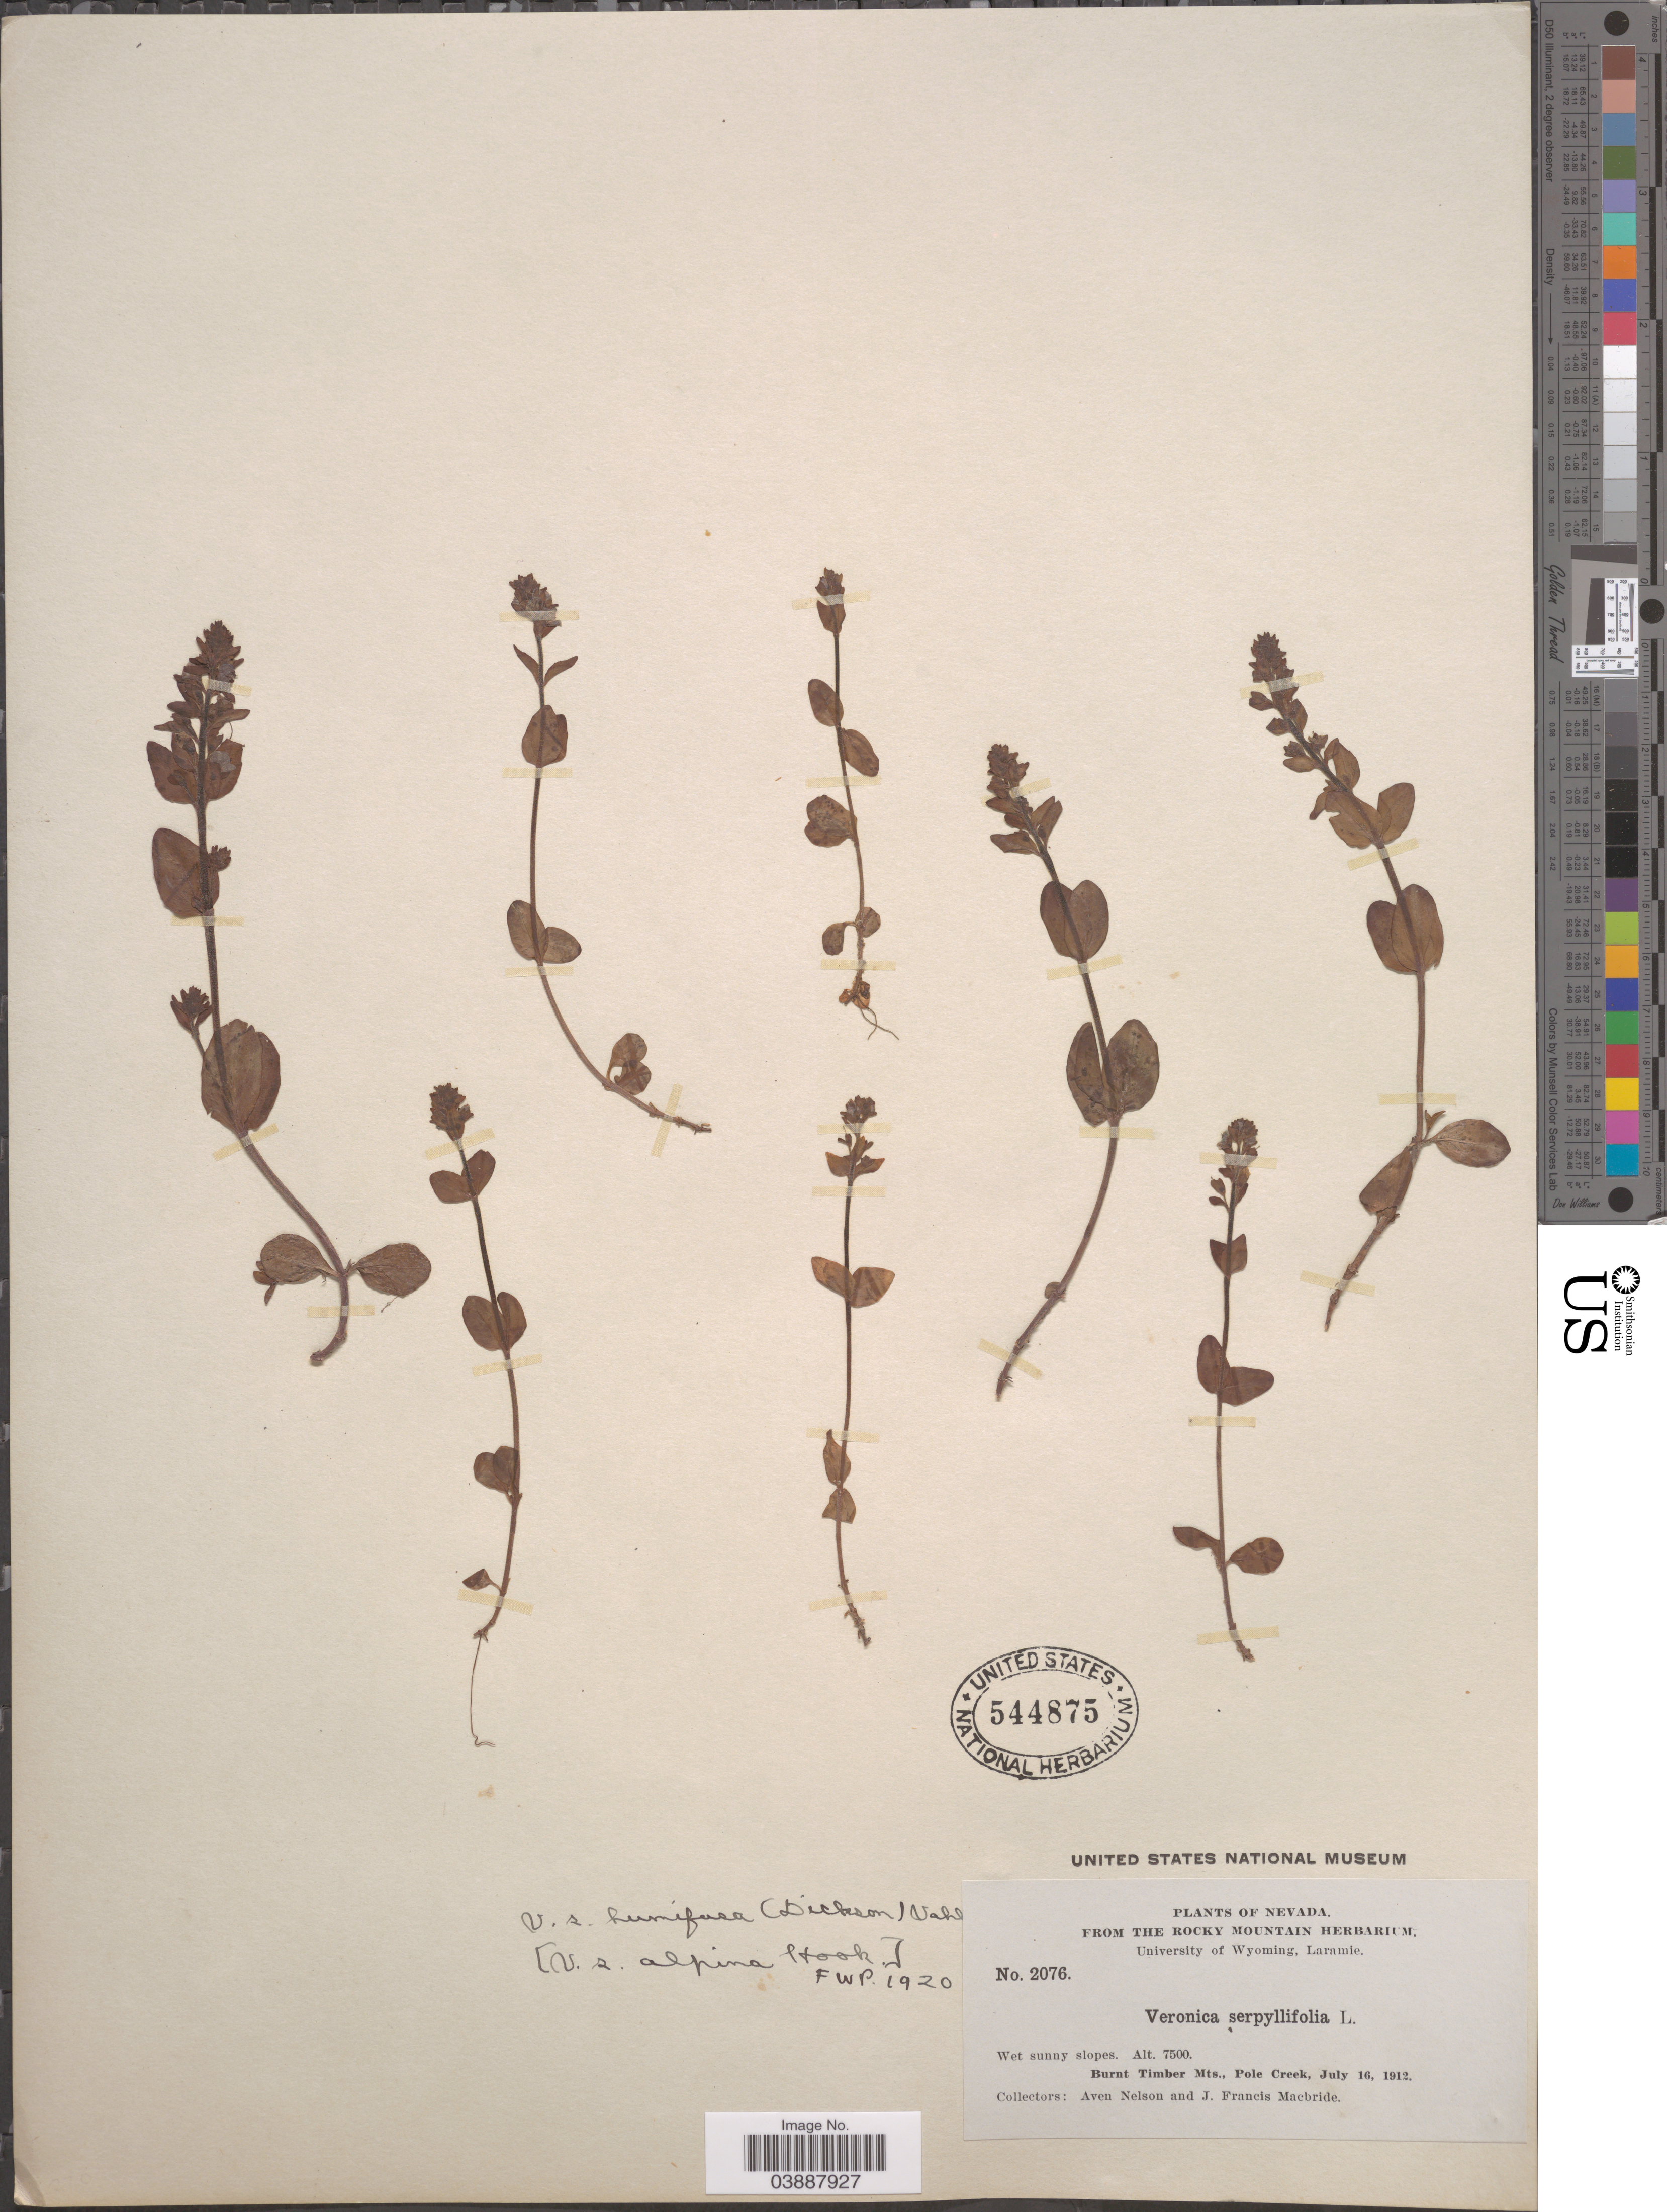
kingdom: Plantae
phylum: Tracheophyta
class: Magnoliopsida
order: Lamiales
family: Plantaginaceae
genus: Veronica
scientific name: Veronica serpyllifolia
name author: L.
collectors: A. Nelson & J. F. Macbride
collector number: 2076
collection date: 1912-07-16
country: United States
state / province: Nevada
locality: Burnt Timber Mts., Pole Creek.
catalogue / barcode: US 544875